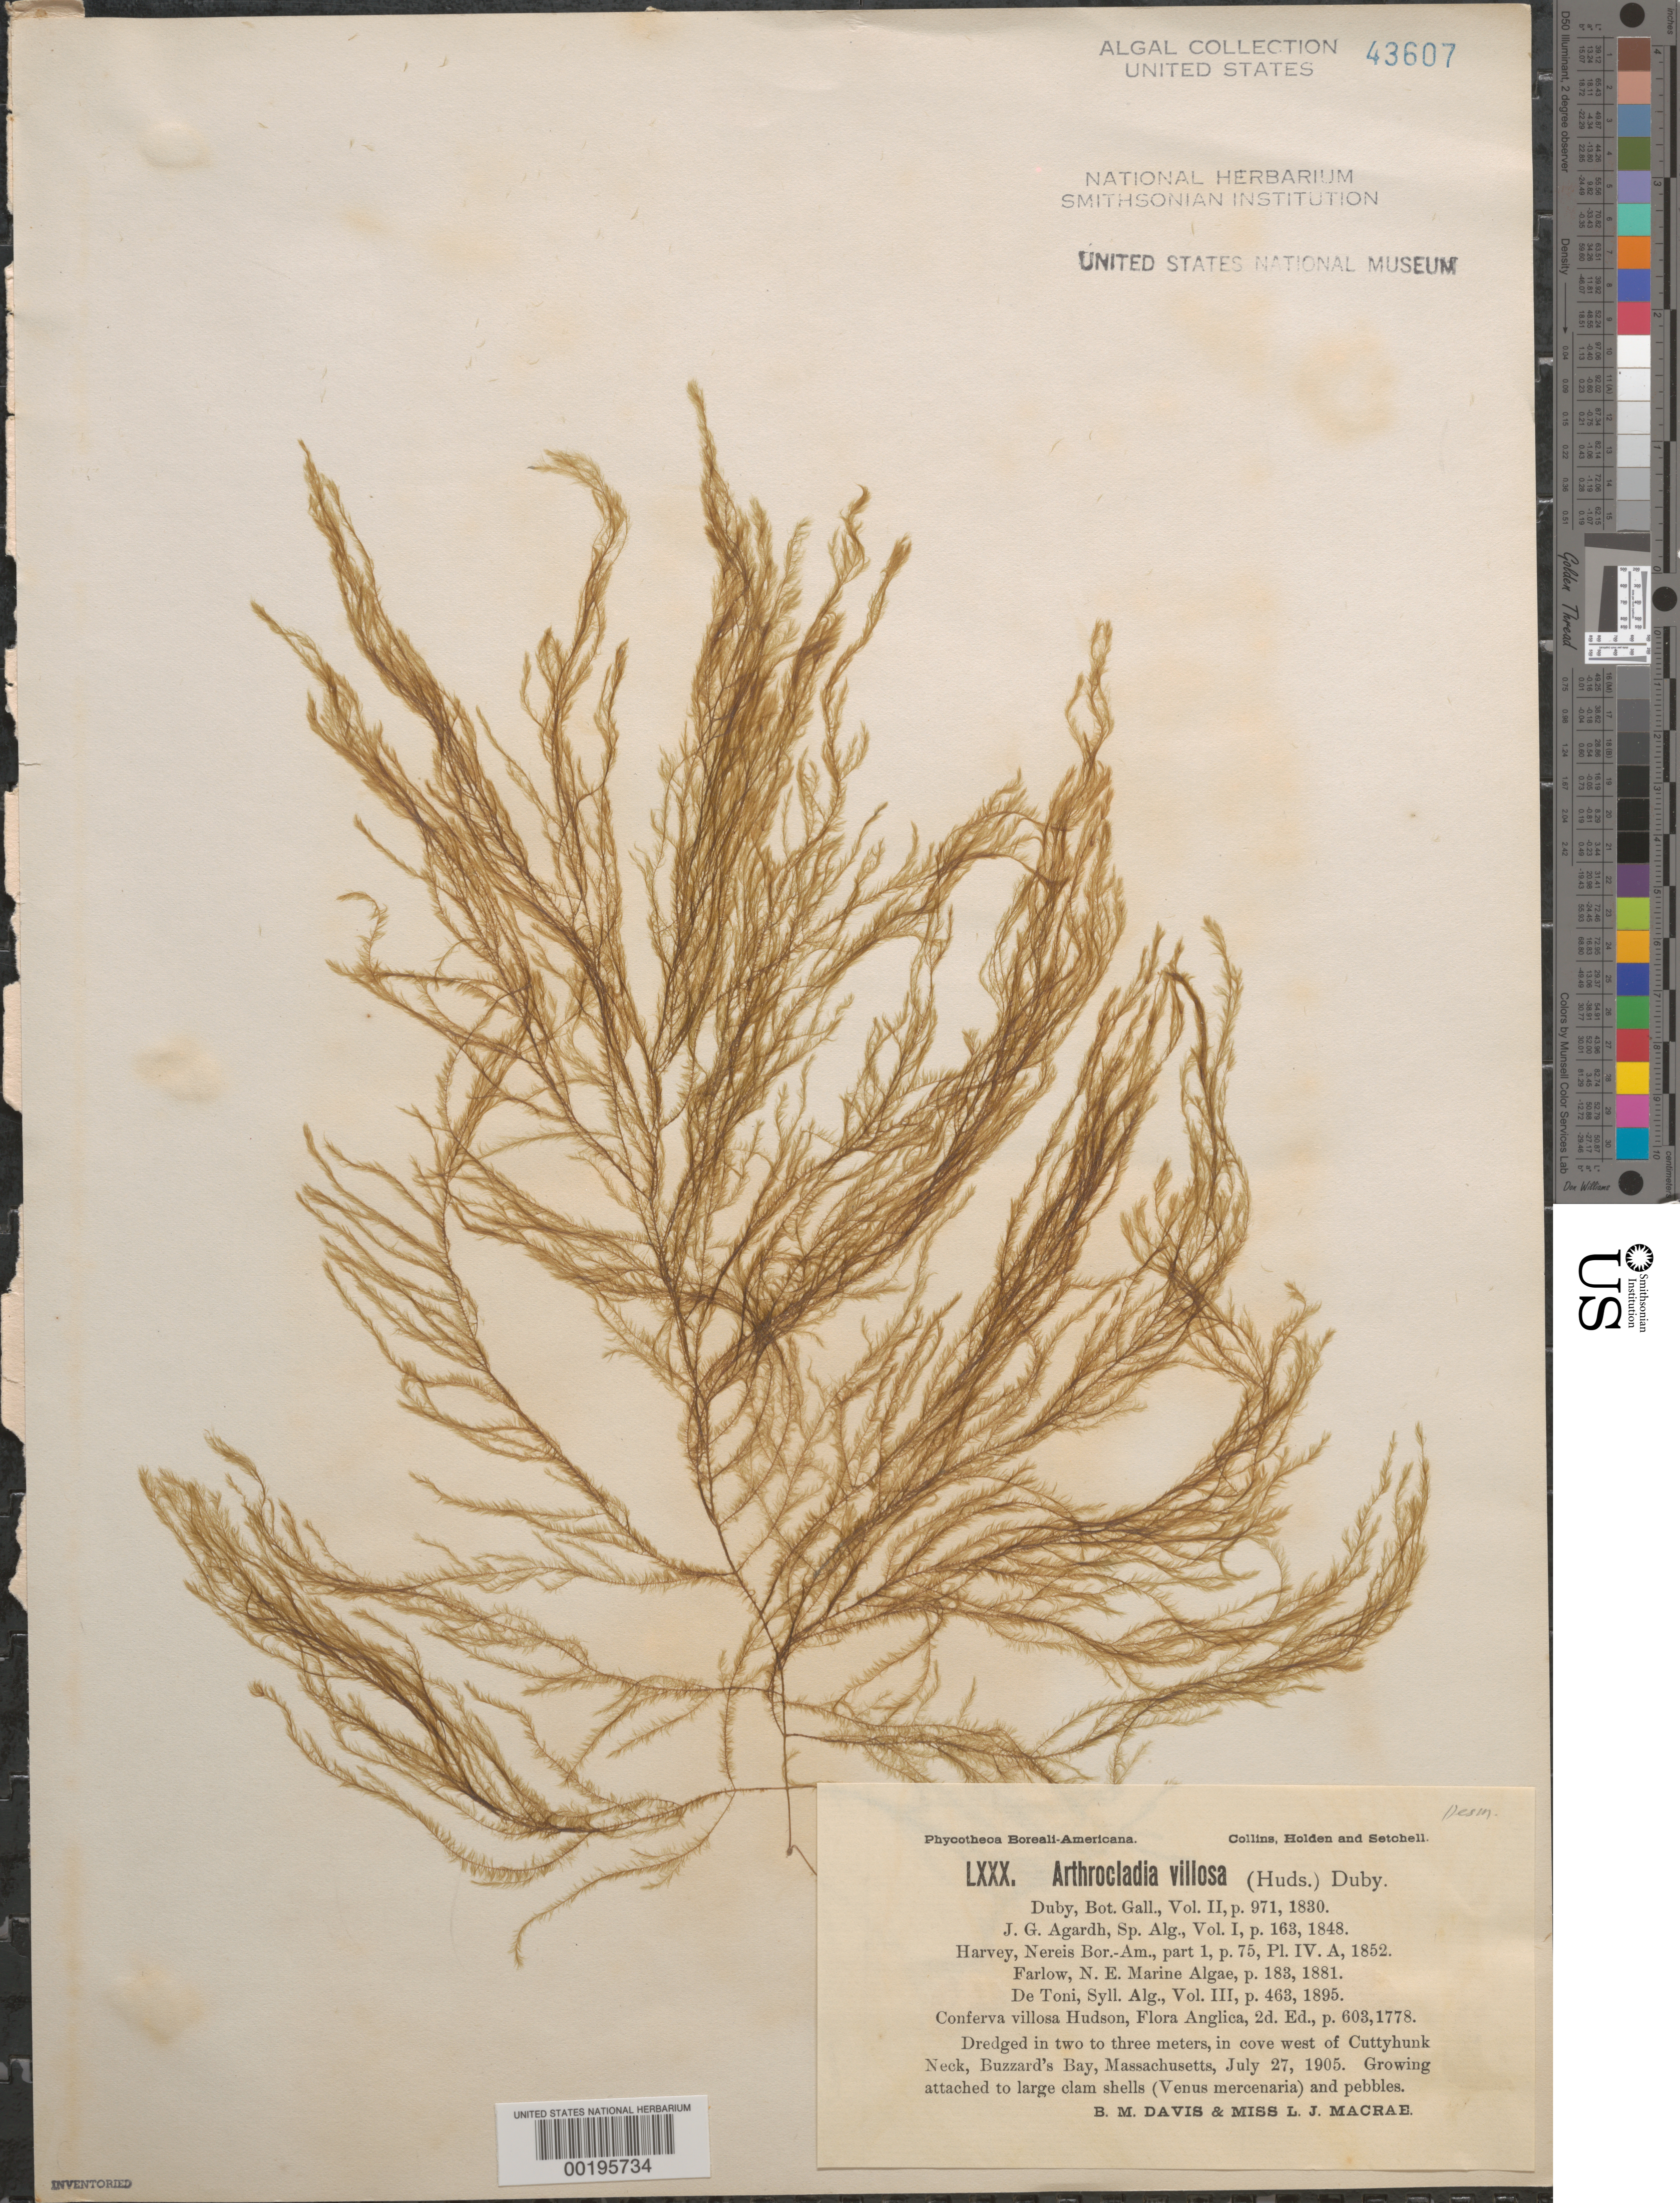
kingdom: Chromista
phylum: Ochrophyta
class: Phaeophyceae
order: Desmarestiales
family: Arthrocladiaceae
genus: Arthrocladia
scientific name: Arthrocladia villosa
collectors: B. Davis & L. Macrae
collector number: PB-A Lxxx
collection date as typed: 27 Jul 1905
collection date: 1905-07-27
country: United States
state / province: Massachusetts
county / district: Dukes County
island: Elizabeth Islands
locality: Buzzards Bay, west of Cuttyhunk Neck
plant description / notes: Collins, Holden & Setchell, Phycotheca Boreali-Americana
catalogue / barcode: US 43607